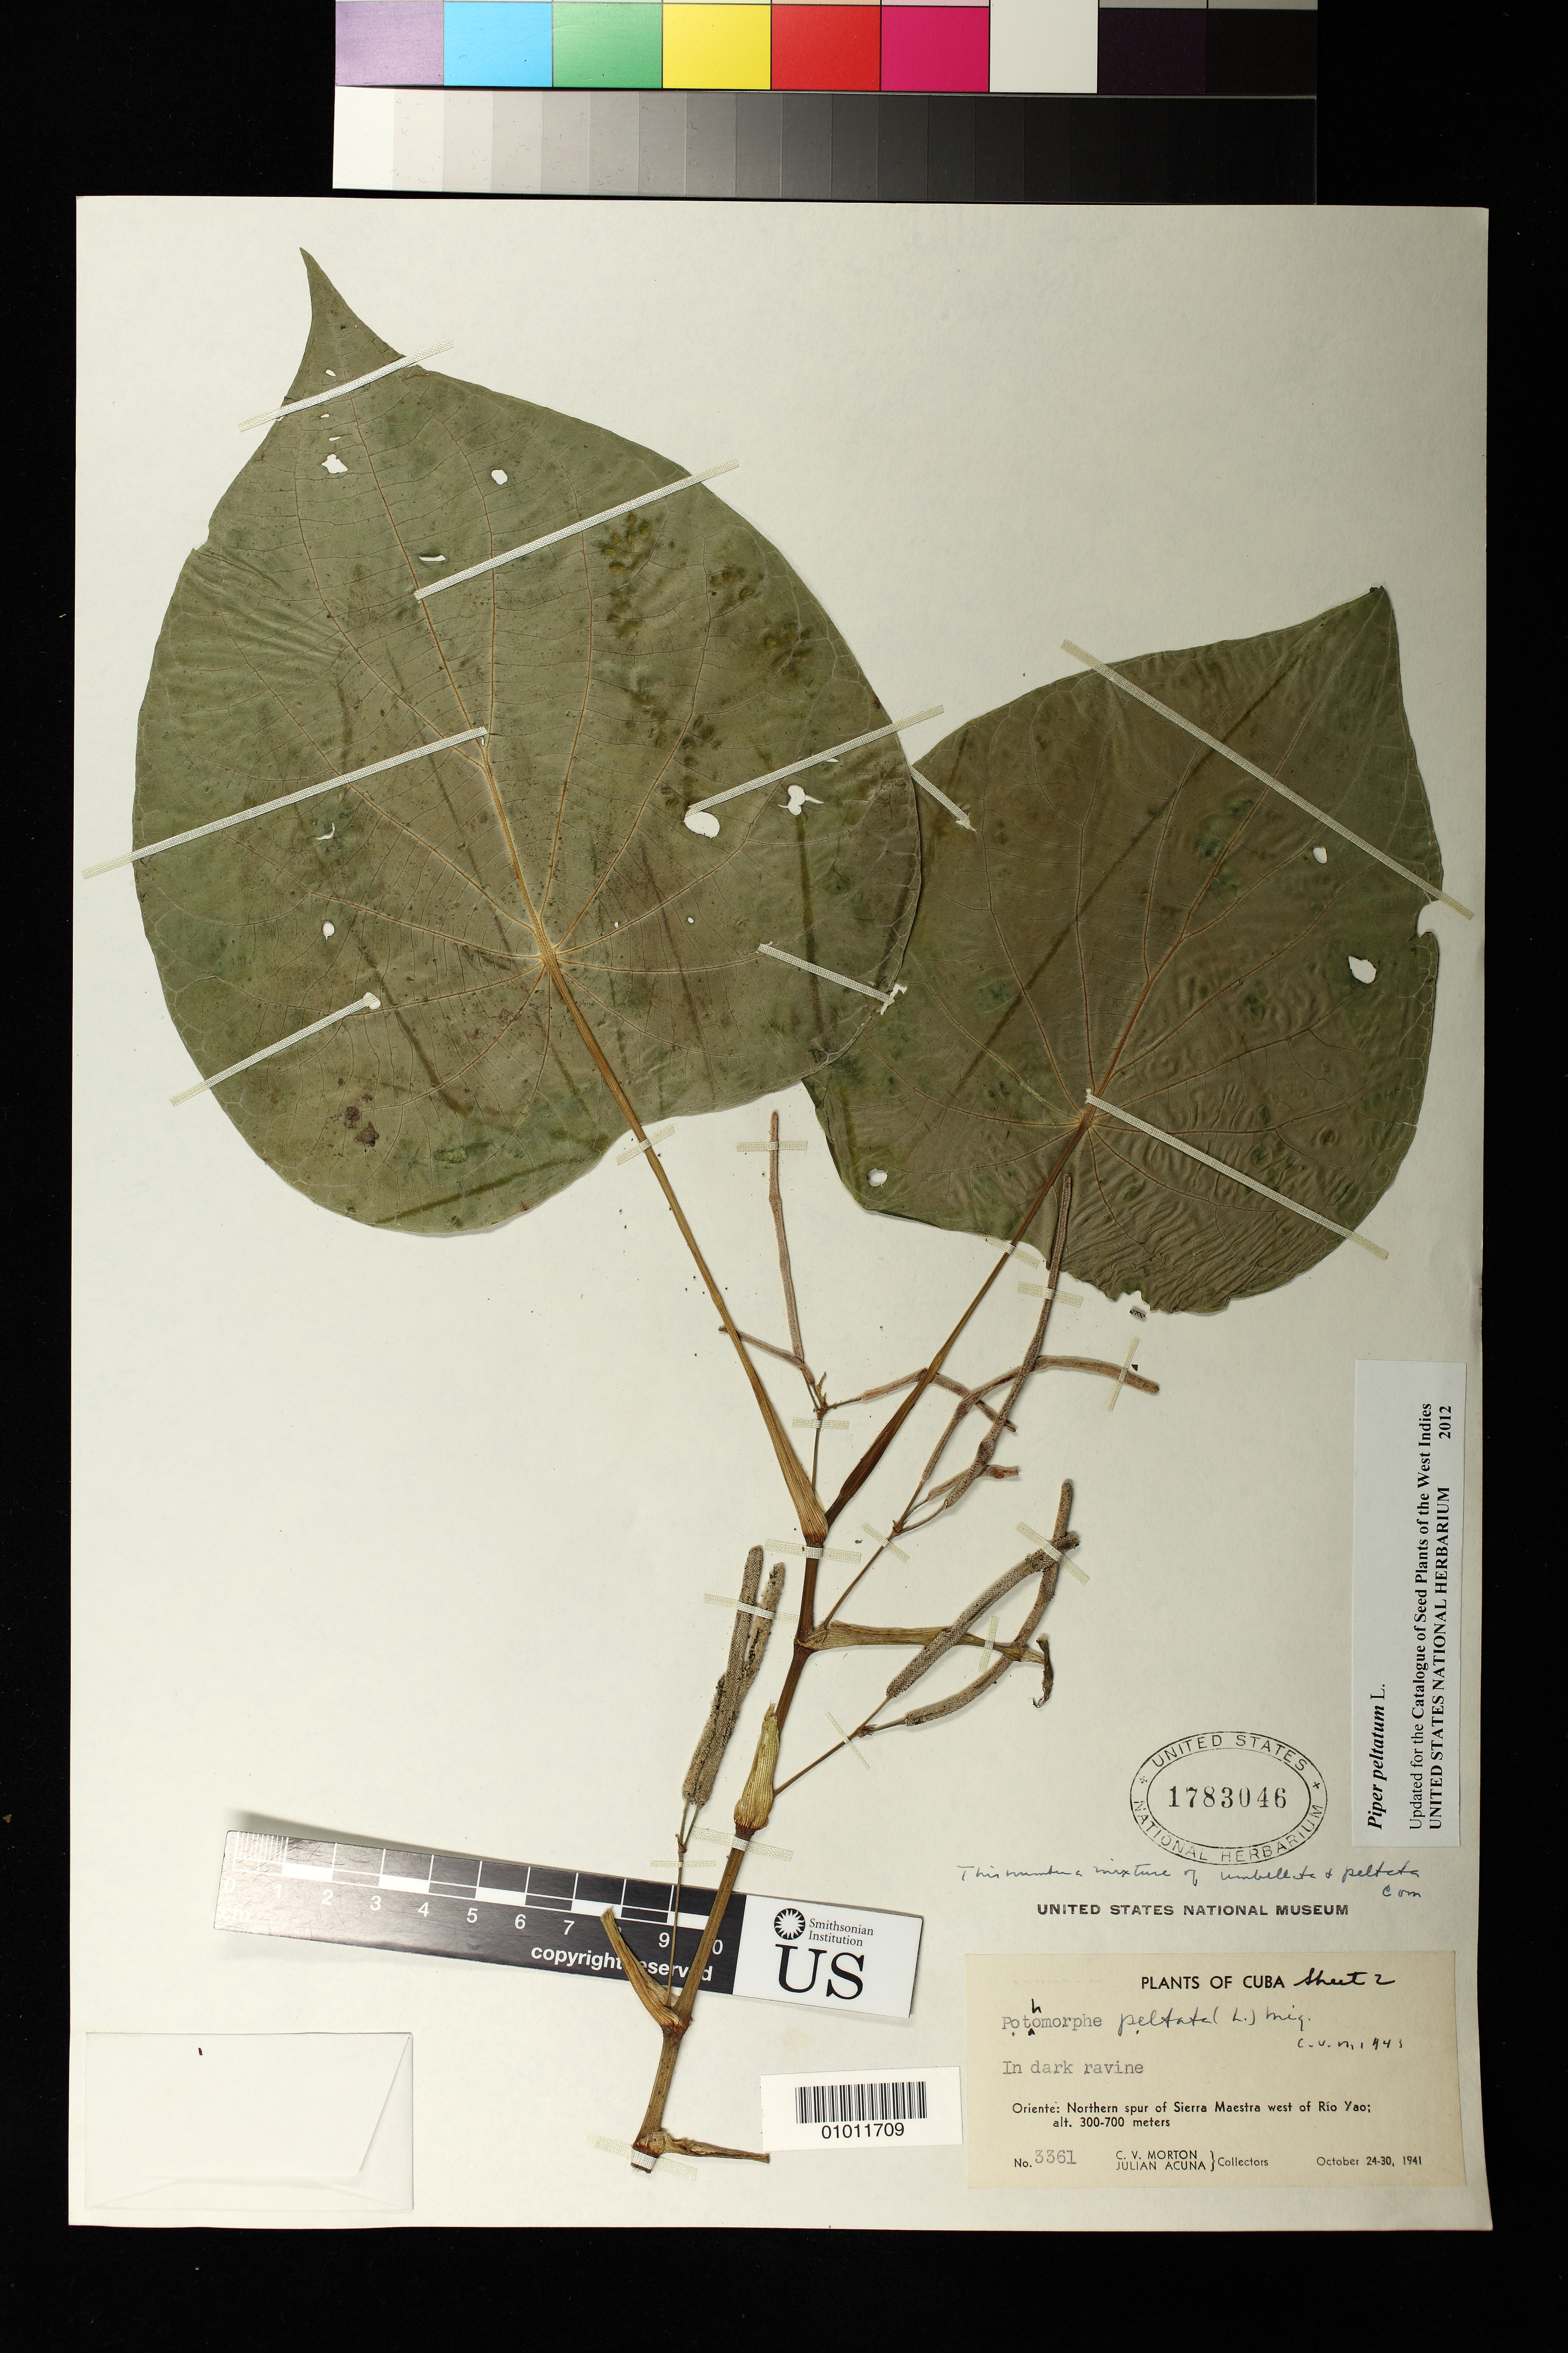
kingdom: Plantae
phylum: Tracheophyta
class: Magnoliopsida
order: Piperales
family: Piperaceae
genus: Piper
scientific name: Piper peltatum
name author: L.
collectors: C. V. Morton & J. B. Acuña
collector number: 3361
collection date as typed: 24 Oct 1941 to 30 Oct 1941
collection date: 1941-10-24/1941-10-30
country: Cuba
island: Cuba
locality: In a dark Ravine, N spur of Sierra Maestra west of Rio Yao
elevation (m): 300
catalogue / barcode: US 1783046